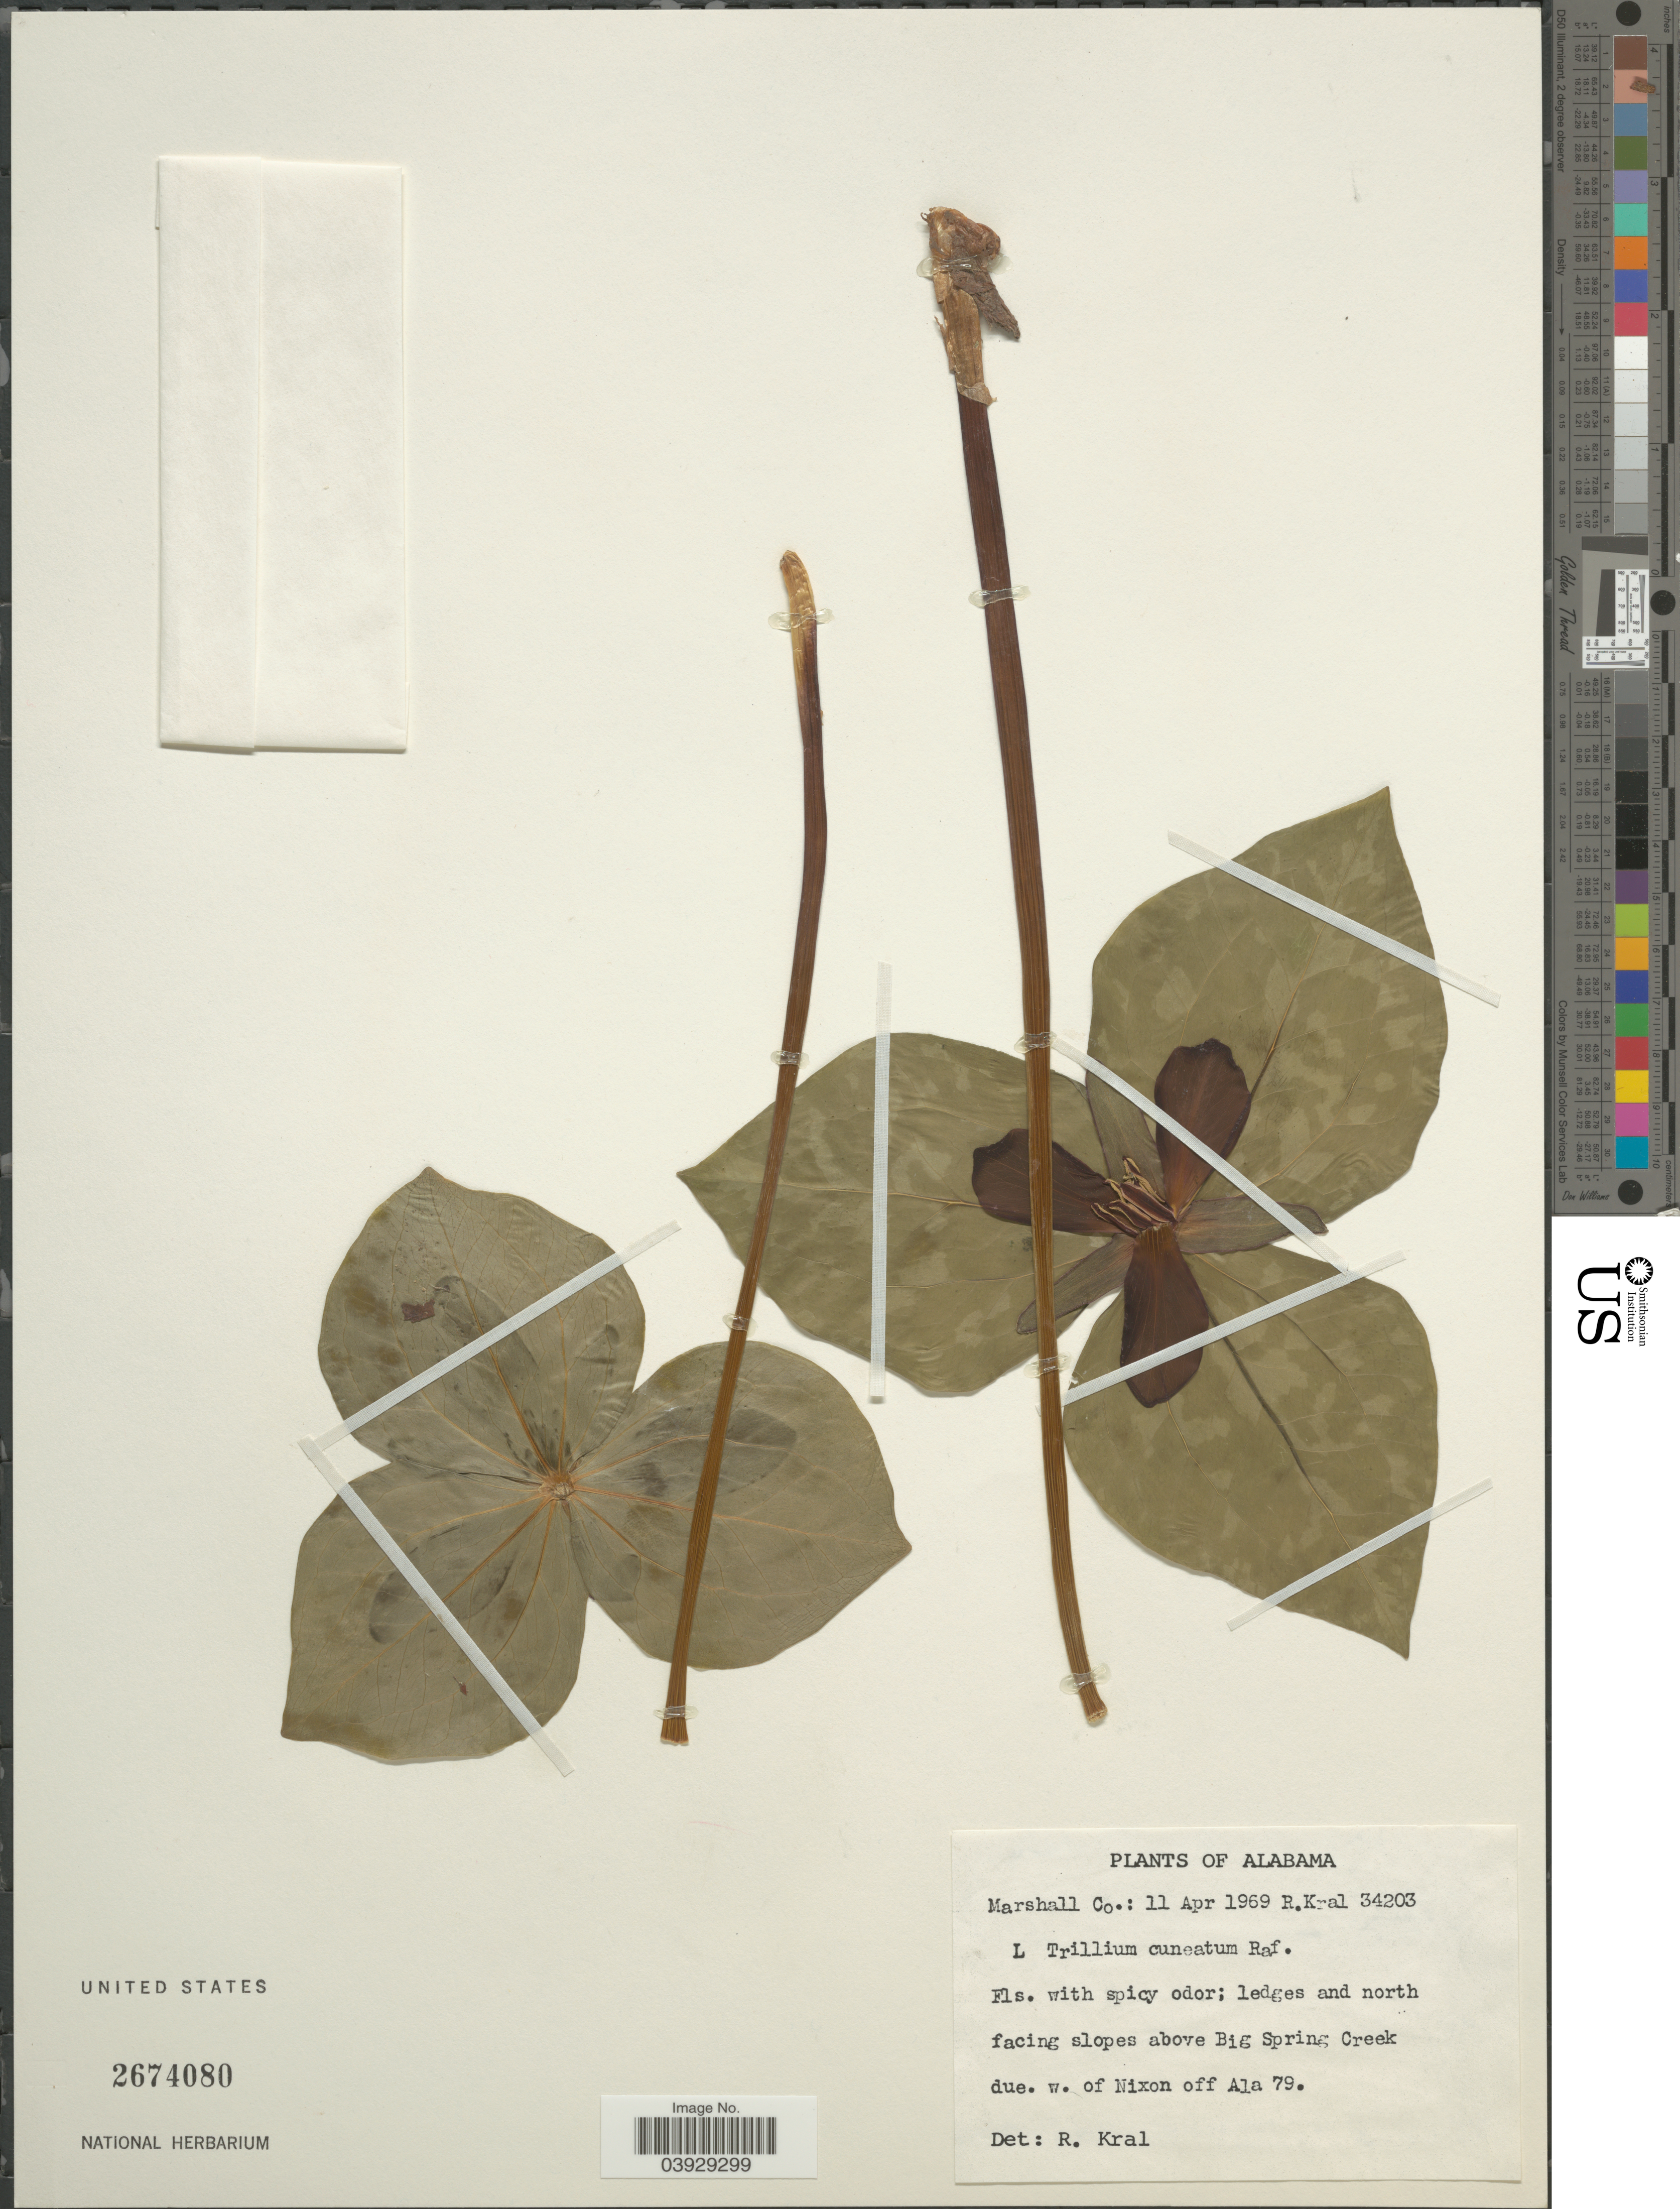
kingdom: Plantae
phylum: Tracheophyta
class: Liliopsida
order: Liliales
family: Melanthiaceae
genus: Trillium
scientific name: Trillium cuneatum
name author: Raf.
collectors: R. Kral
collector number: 34203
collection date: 1969-04-11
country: United States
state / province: Alabama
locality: Marshall Co.: Ledges and north facing slopes above Big Spring Creek due. w. of Nixon off Ala 79.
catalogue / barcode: US 2674080